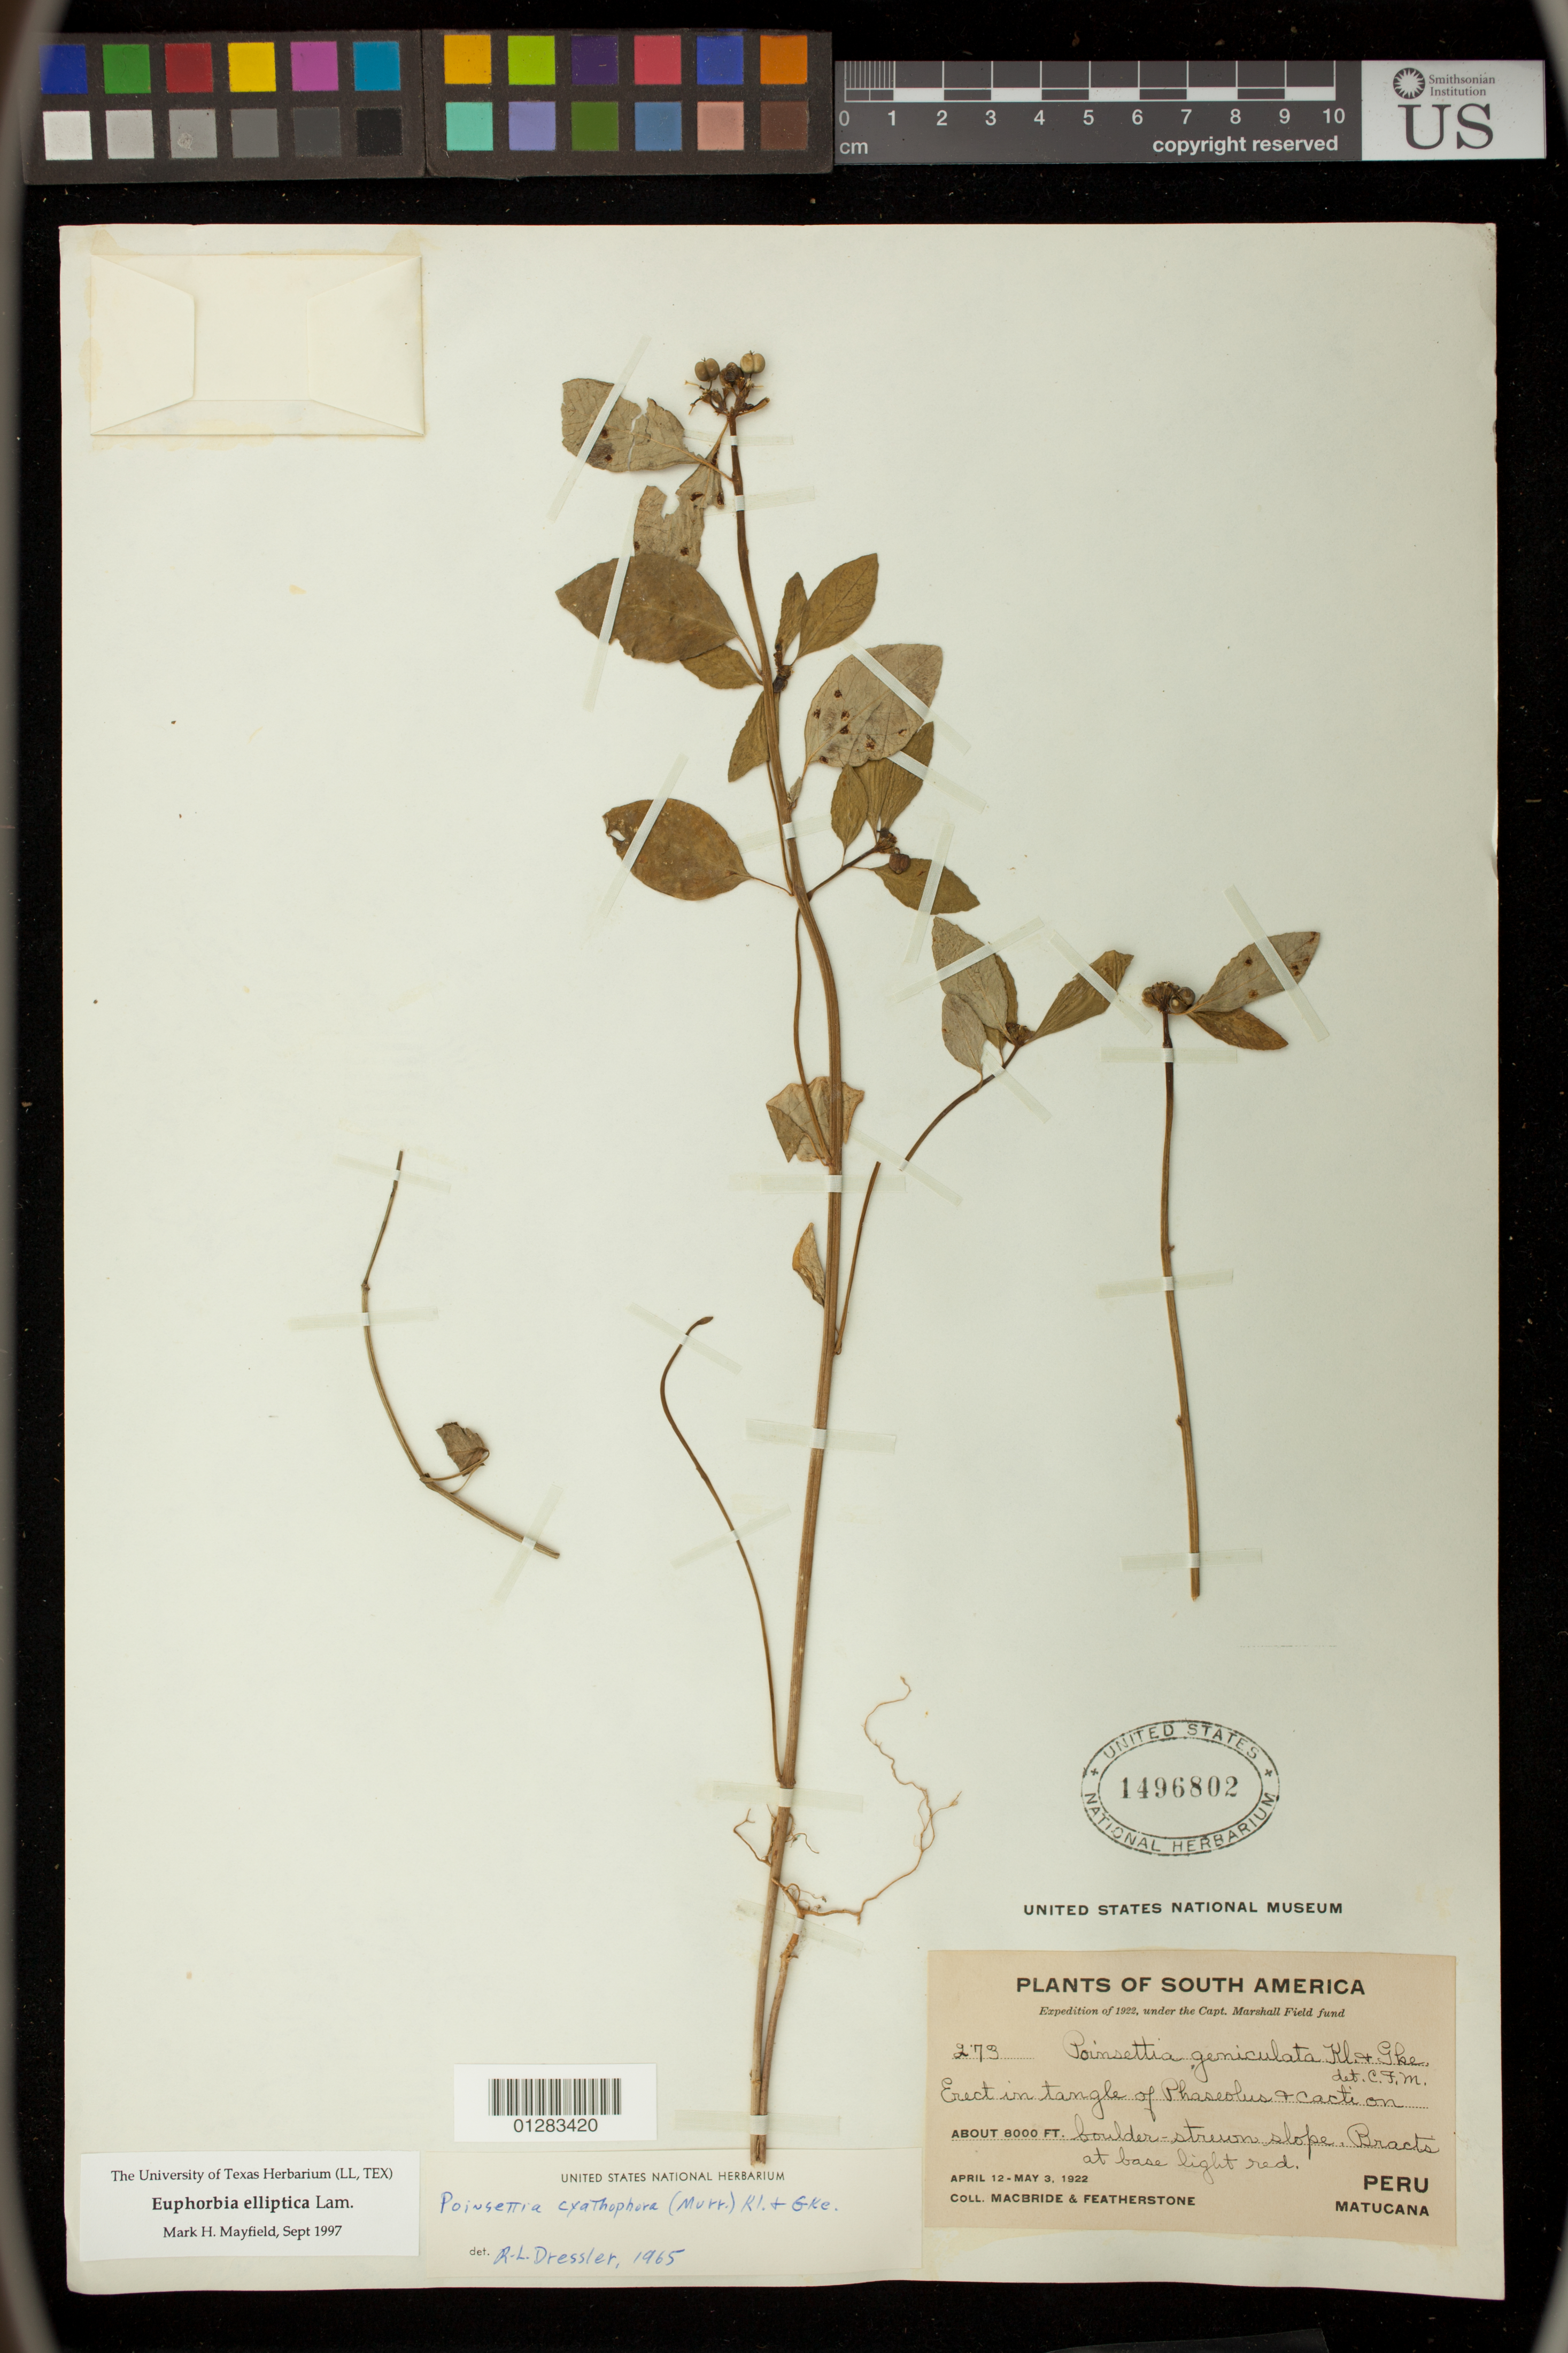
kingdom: Plantae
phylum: Tracheophyta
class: Magnoliopsida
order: Malpighiales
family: Euphorbiaceae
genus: Euphorbia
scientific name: Euphorbia elliptica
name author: Lam.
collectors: J. F. Macbride & W. Featherstone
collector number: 273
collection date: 1922-04-12/1922-05-03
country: Peru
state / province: Lima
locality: Matucana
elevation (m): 244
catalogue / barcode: US 1496802